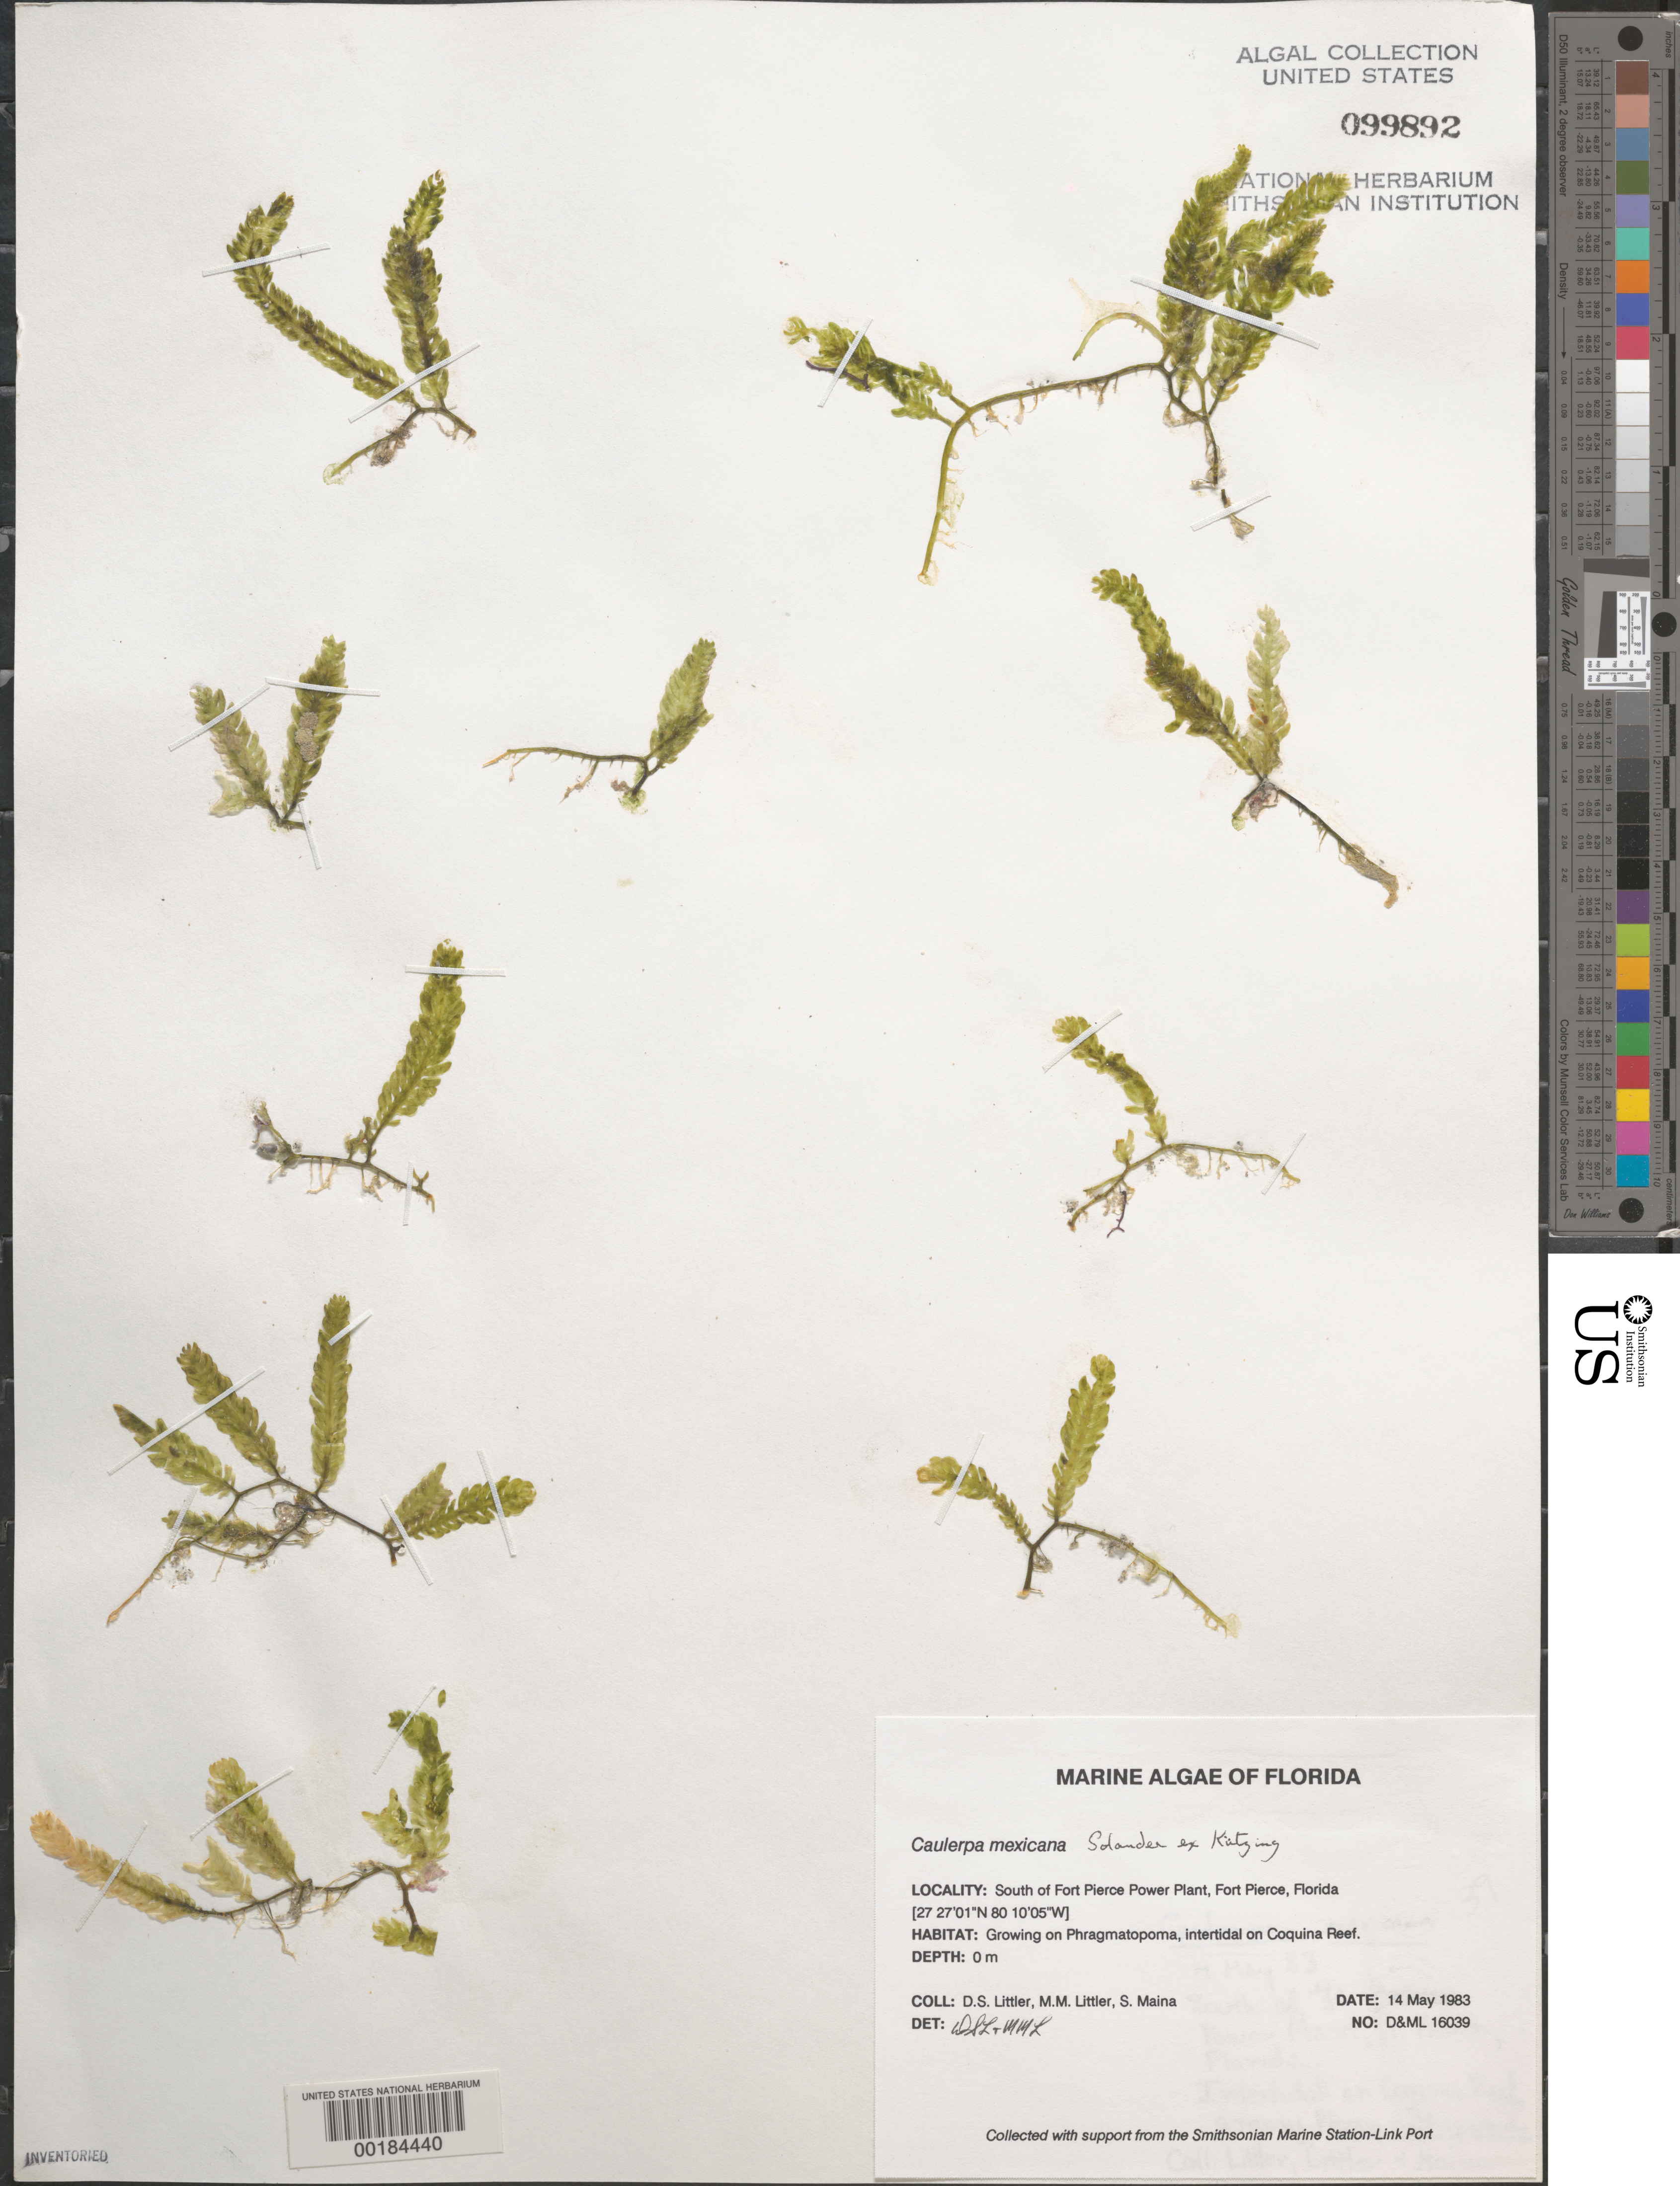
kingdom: Plantae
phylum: Chlorophyta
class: Ulvophyceae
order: Bryopsidales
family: Caulerpaceae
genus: Caulerpa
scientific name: Caulerpa mexicana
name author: Sond. ex Kütz.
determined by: Littler, D. S.; Littler, M. M.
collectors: D. S. Littler, M. M. Littler & S. Maina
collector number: D&ML 16039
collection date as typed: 14 May 1983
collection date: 1983-05-14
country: United States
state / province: Florida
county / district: Saint Lucie County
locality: Fort Pierce, south of Fort Pierce power plant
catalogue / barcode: US 99892